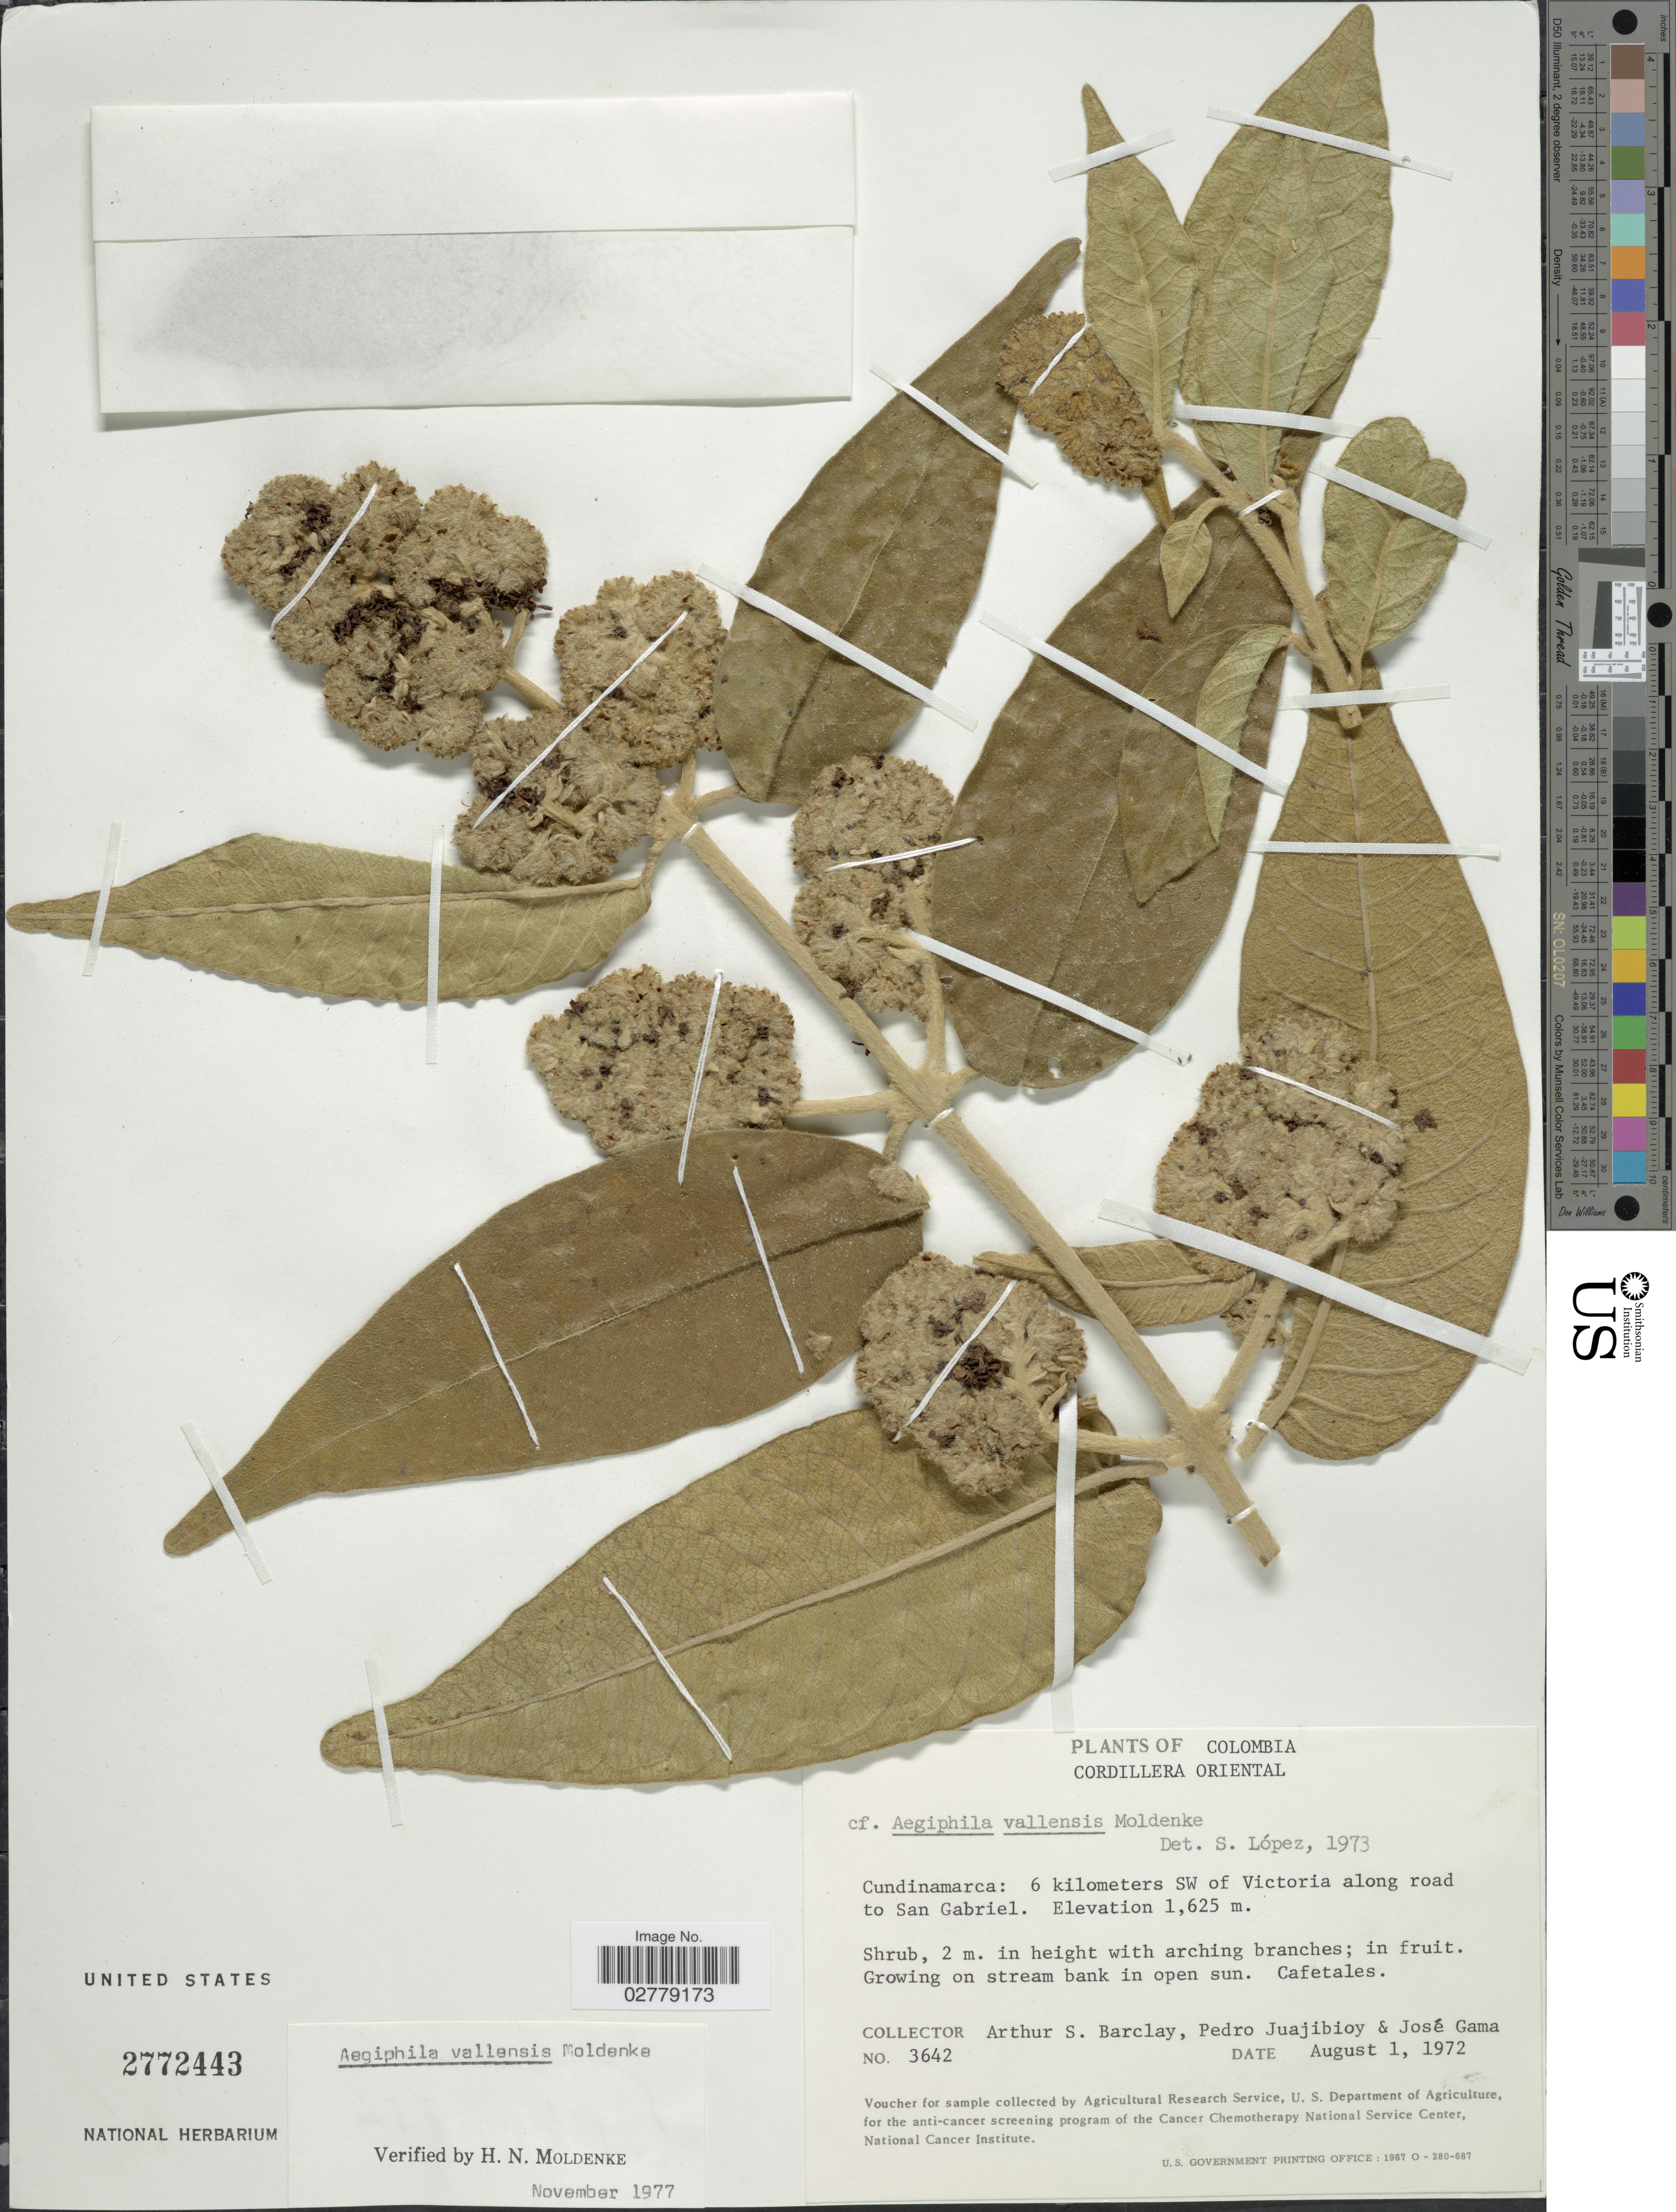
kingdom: Plantae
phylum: Tracheophyta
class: Magnoliopsida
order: Lamiales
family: Lamiaceae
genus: Aegiphila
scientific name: Aegiphila vallensis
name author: Moldenke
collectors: A. S. Barclay, P. Juajibioy & J. Gama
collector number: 3642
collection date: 1972-08-01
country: Colombia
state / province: Cundinamarca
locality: Cordillera Oriental, Cundinamarca, 6 kilometers SW of Victoria along road to San Gabriel.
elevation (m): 1625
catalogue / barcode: US 2772443